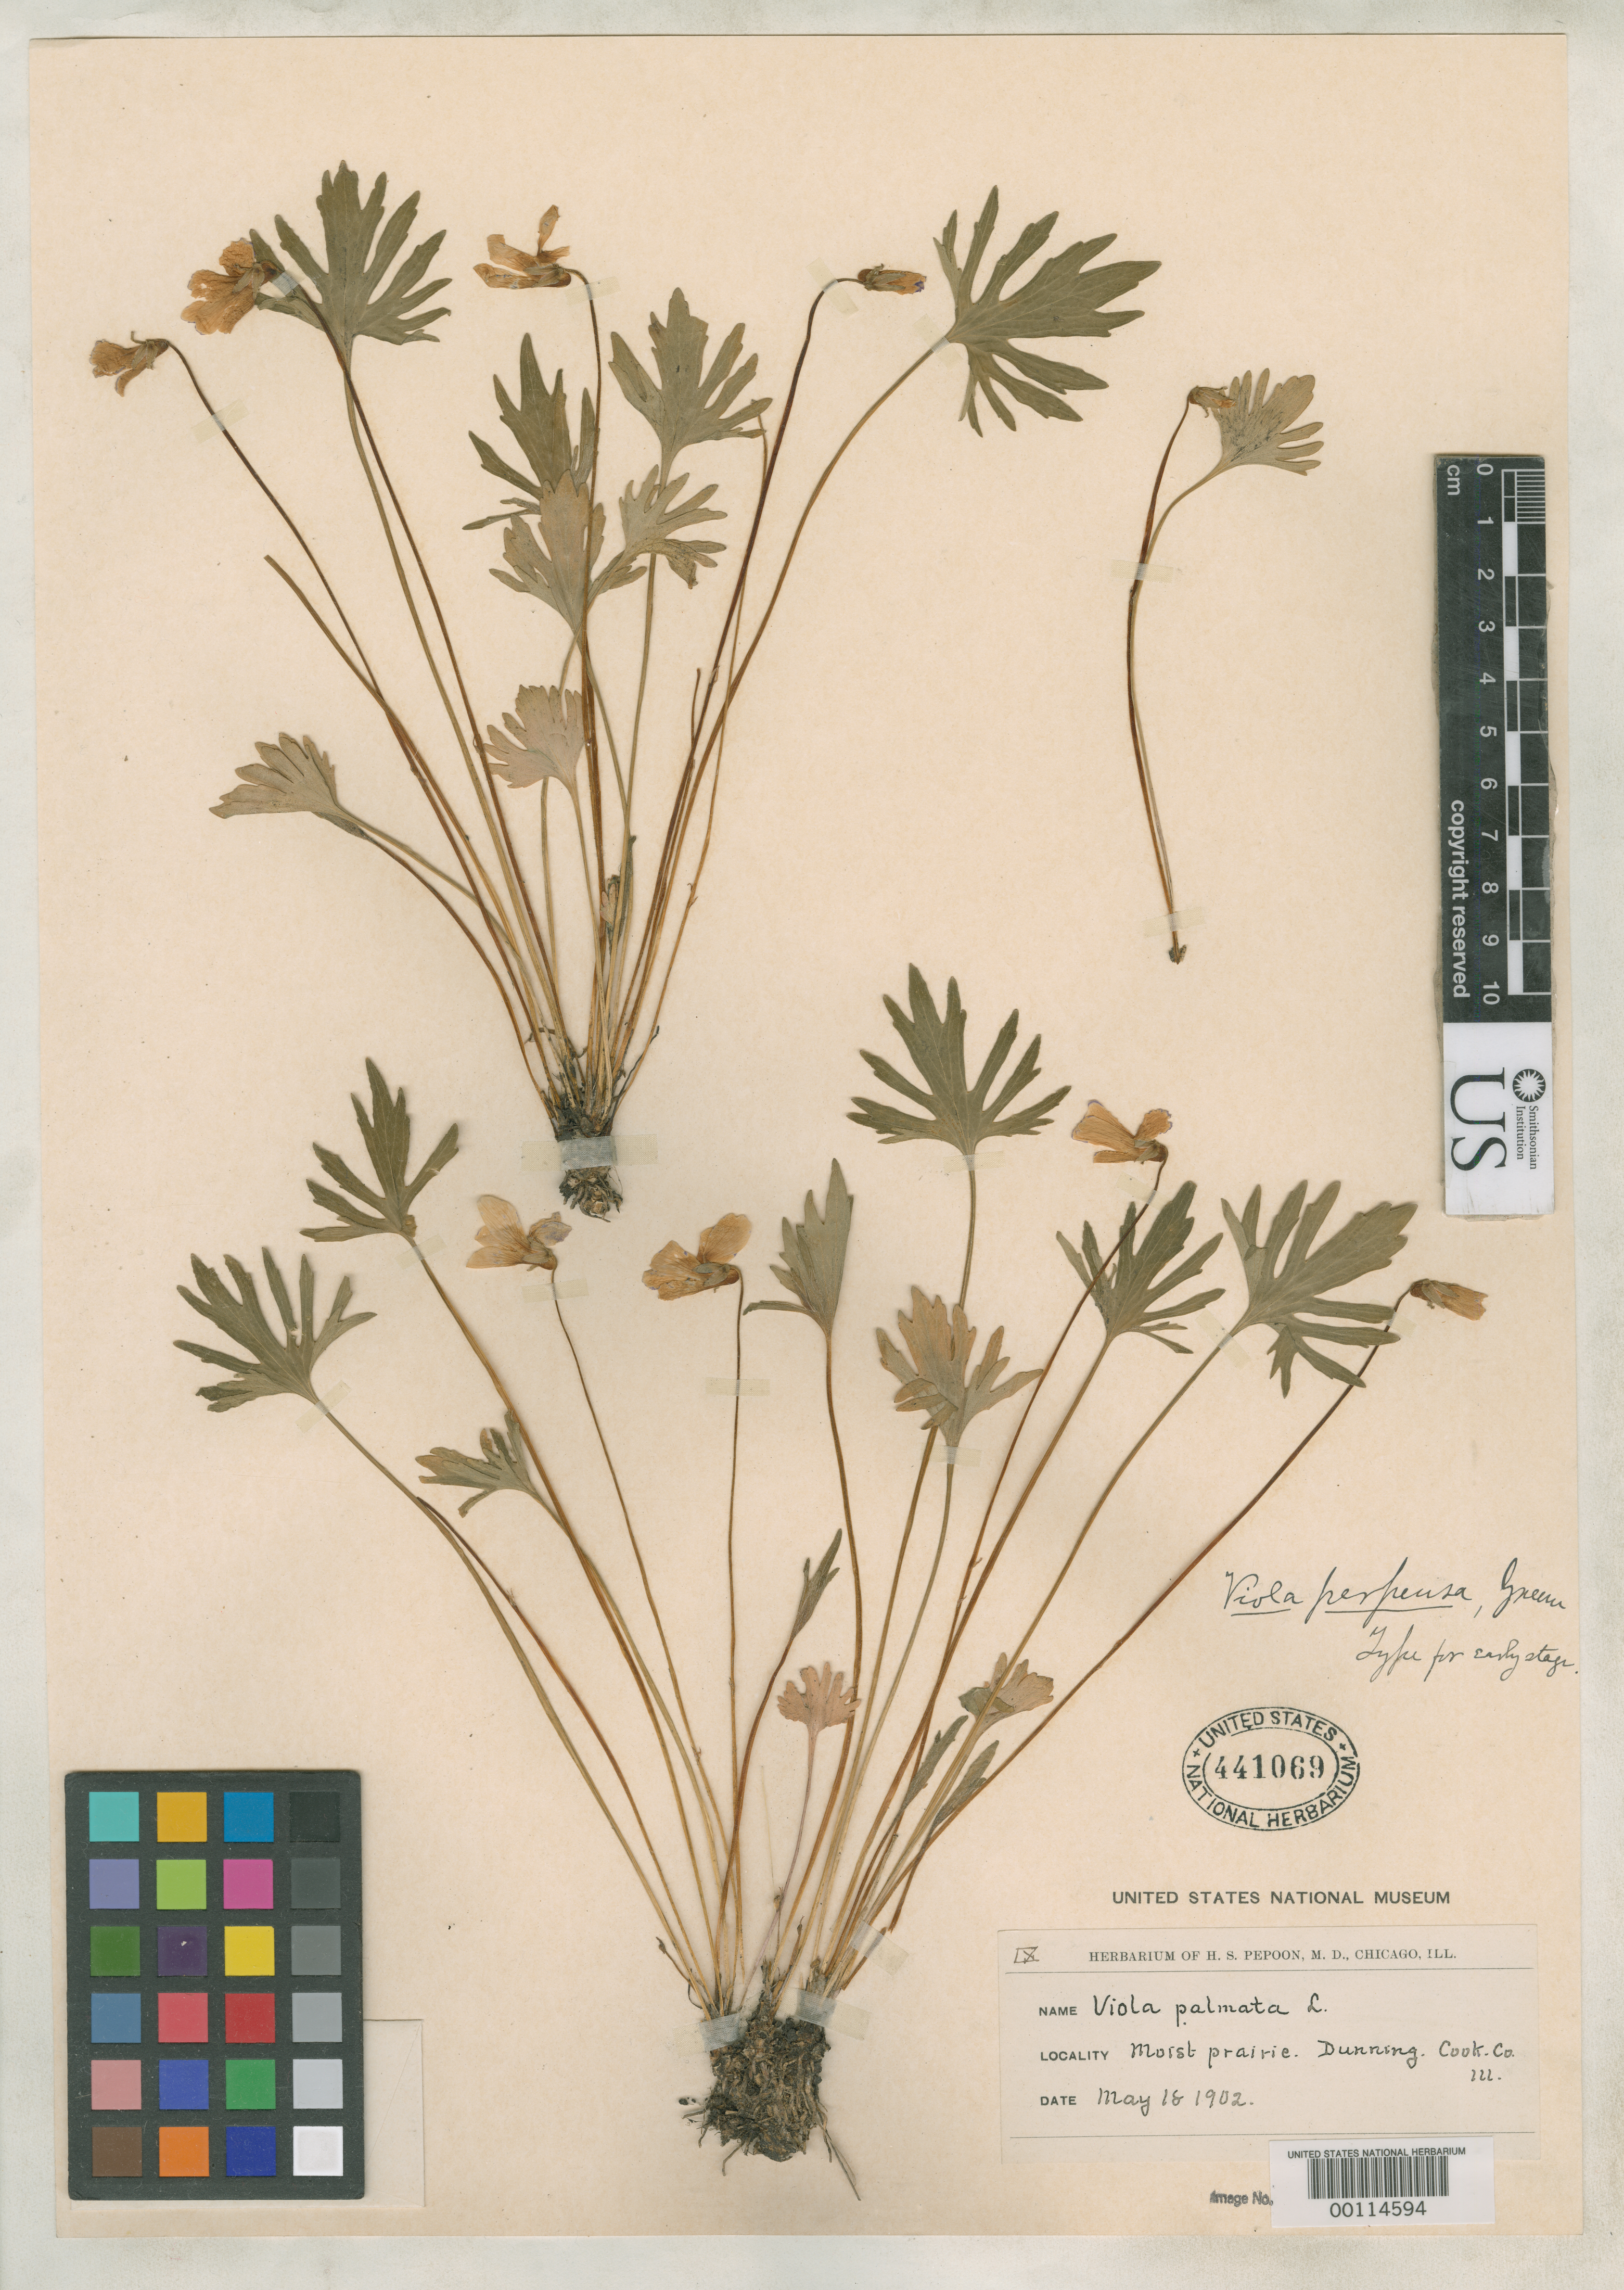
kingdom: Plantae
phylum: Tracheophyta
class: Magnoliopsida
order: Malpighiales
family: Violaceae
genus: Viola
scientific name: Viola perpensa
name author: Greene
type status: Syntype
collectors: H. Pepoon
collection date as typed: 18 May 1902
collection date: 1902-05-18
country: United States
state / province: Illinois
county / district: Cook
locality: Dunning.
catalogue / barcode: US 441069